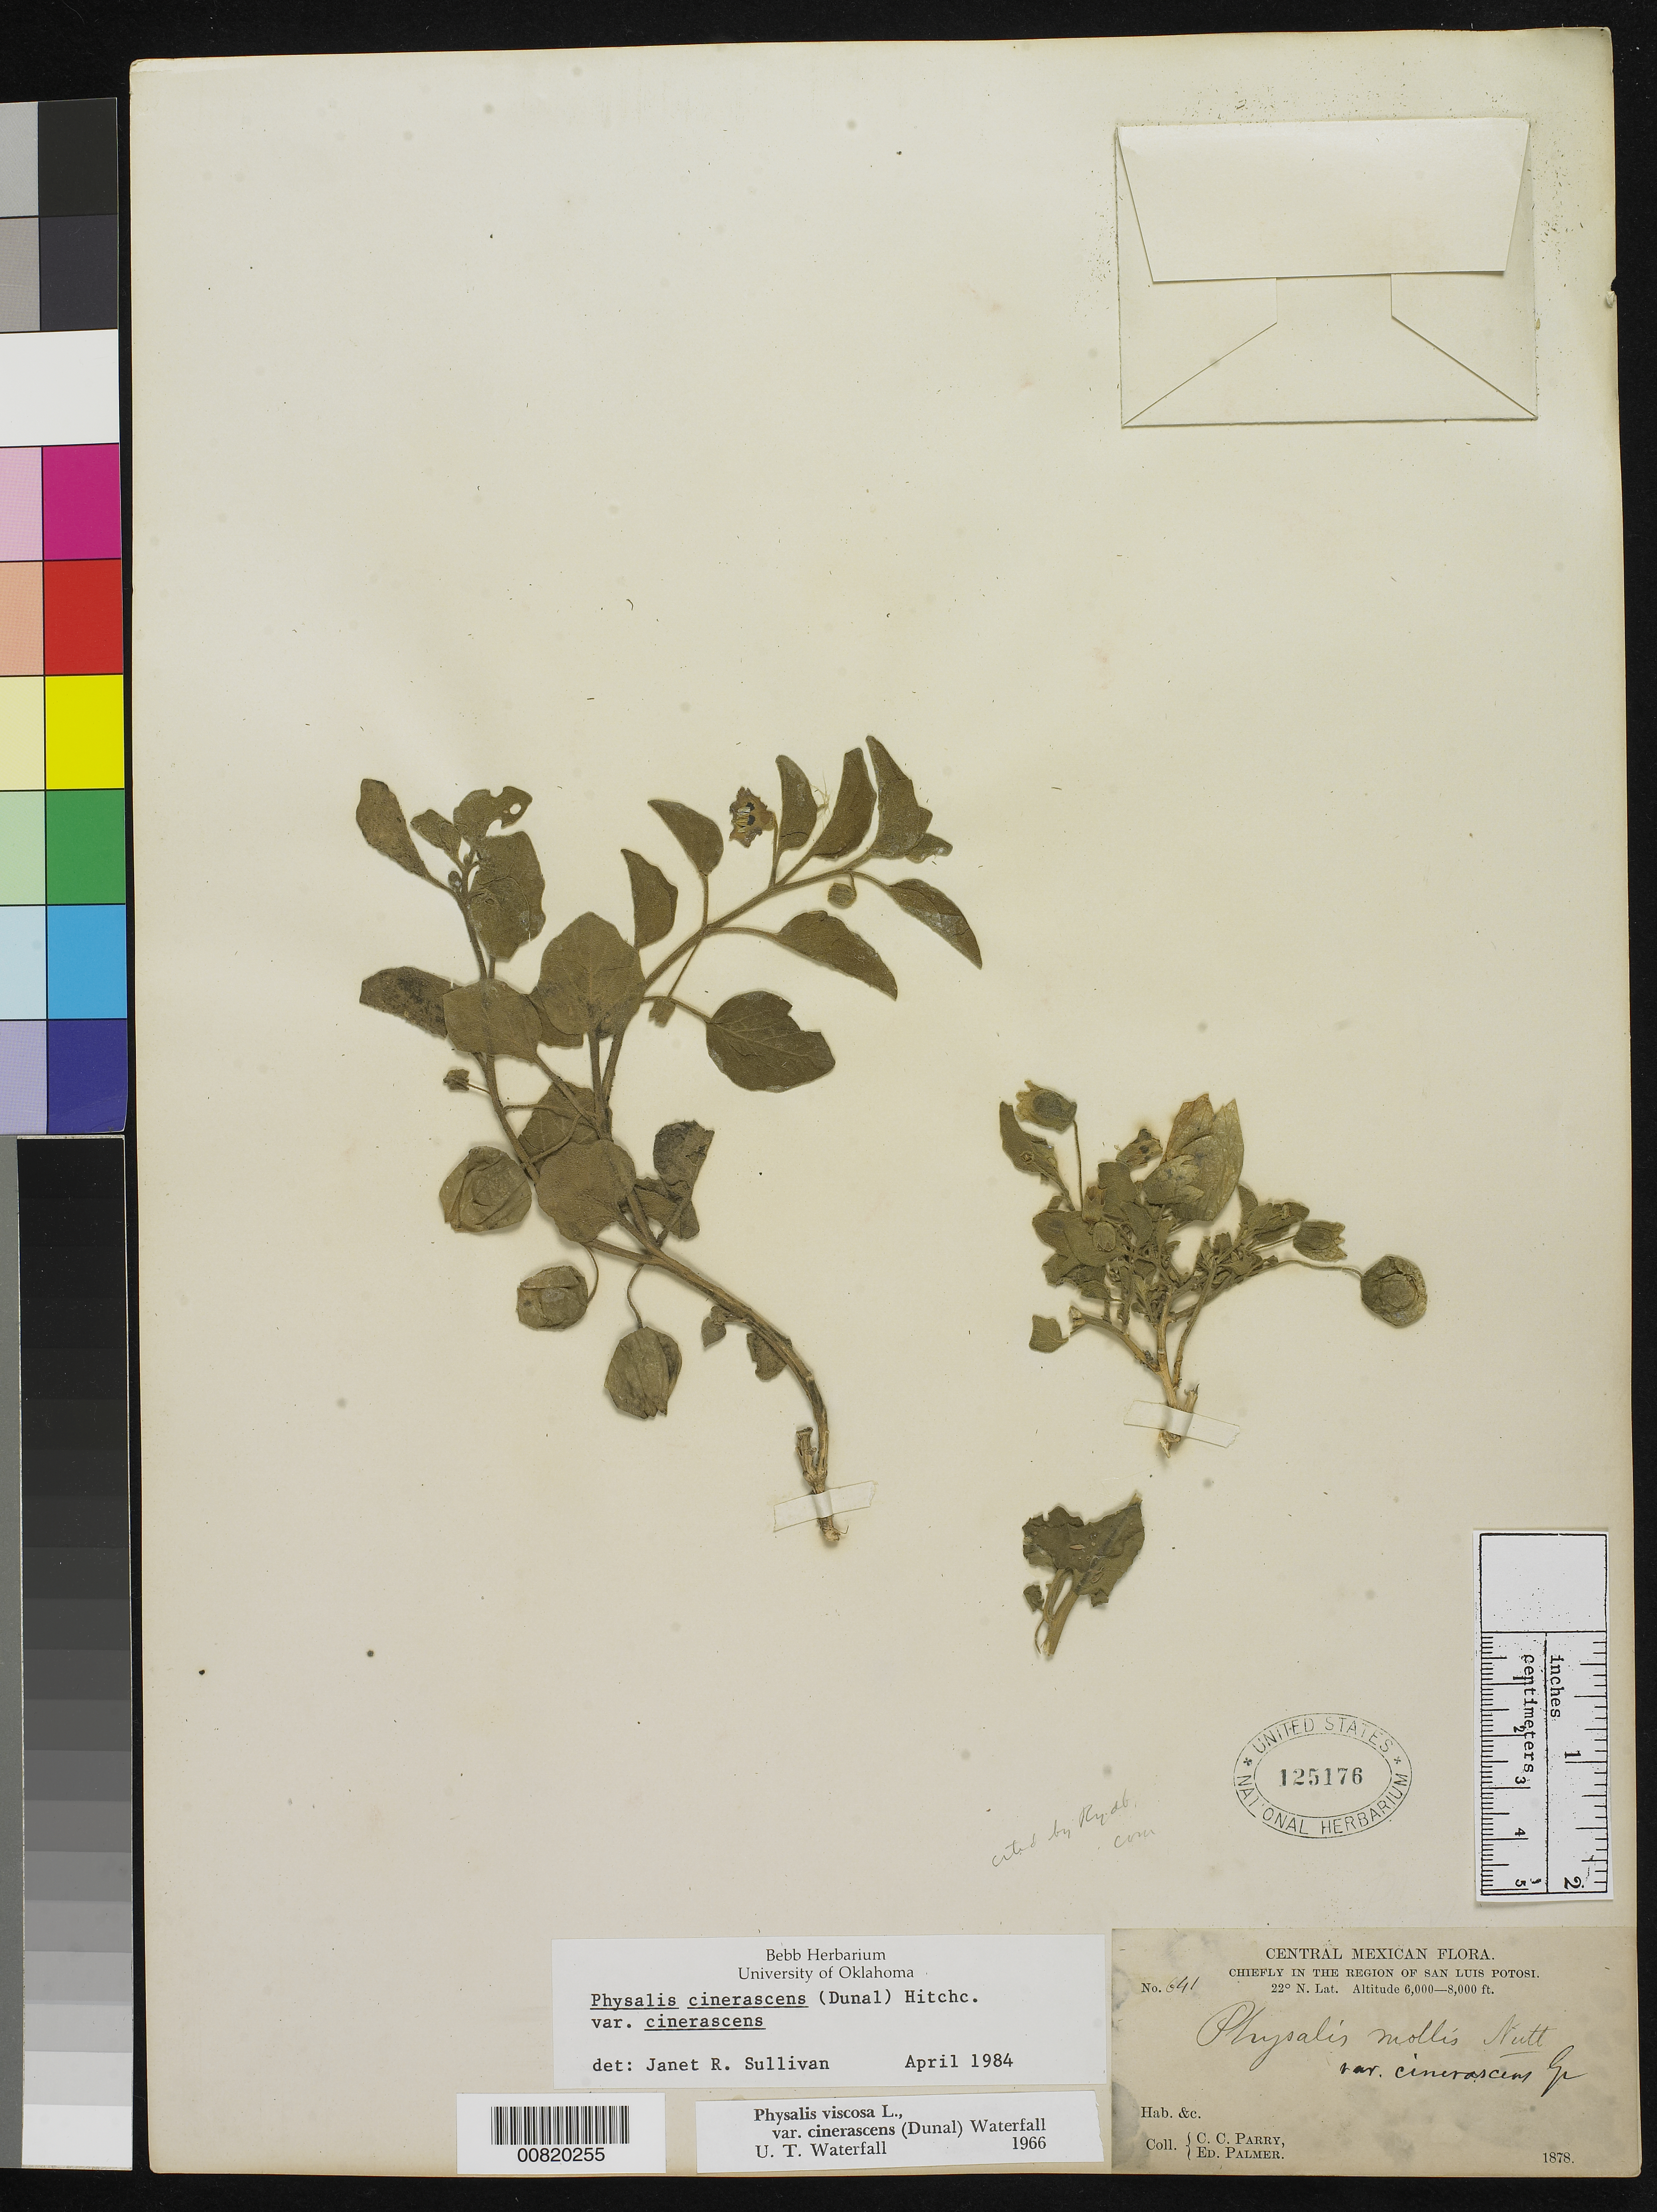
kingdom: Plantae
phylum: Tracheophyta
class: Magnoliopsida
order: Solanales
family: Solanaceae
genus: Physalis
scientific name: Physalis cinerascens var. cinerascens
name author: (Dunal) Hitchc.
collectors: C. C. Parry & E. Palmer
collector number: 641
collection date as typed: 1878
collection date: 1878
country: Mexico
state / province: San Luis Potosí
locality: Chiefly in the region of San Luis Potosí.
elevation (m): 1829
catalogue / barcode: US 125176